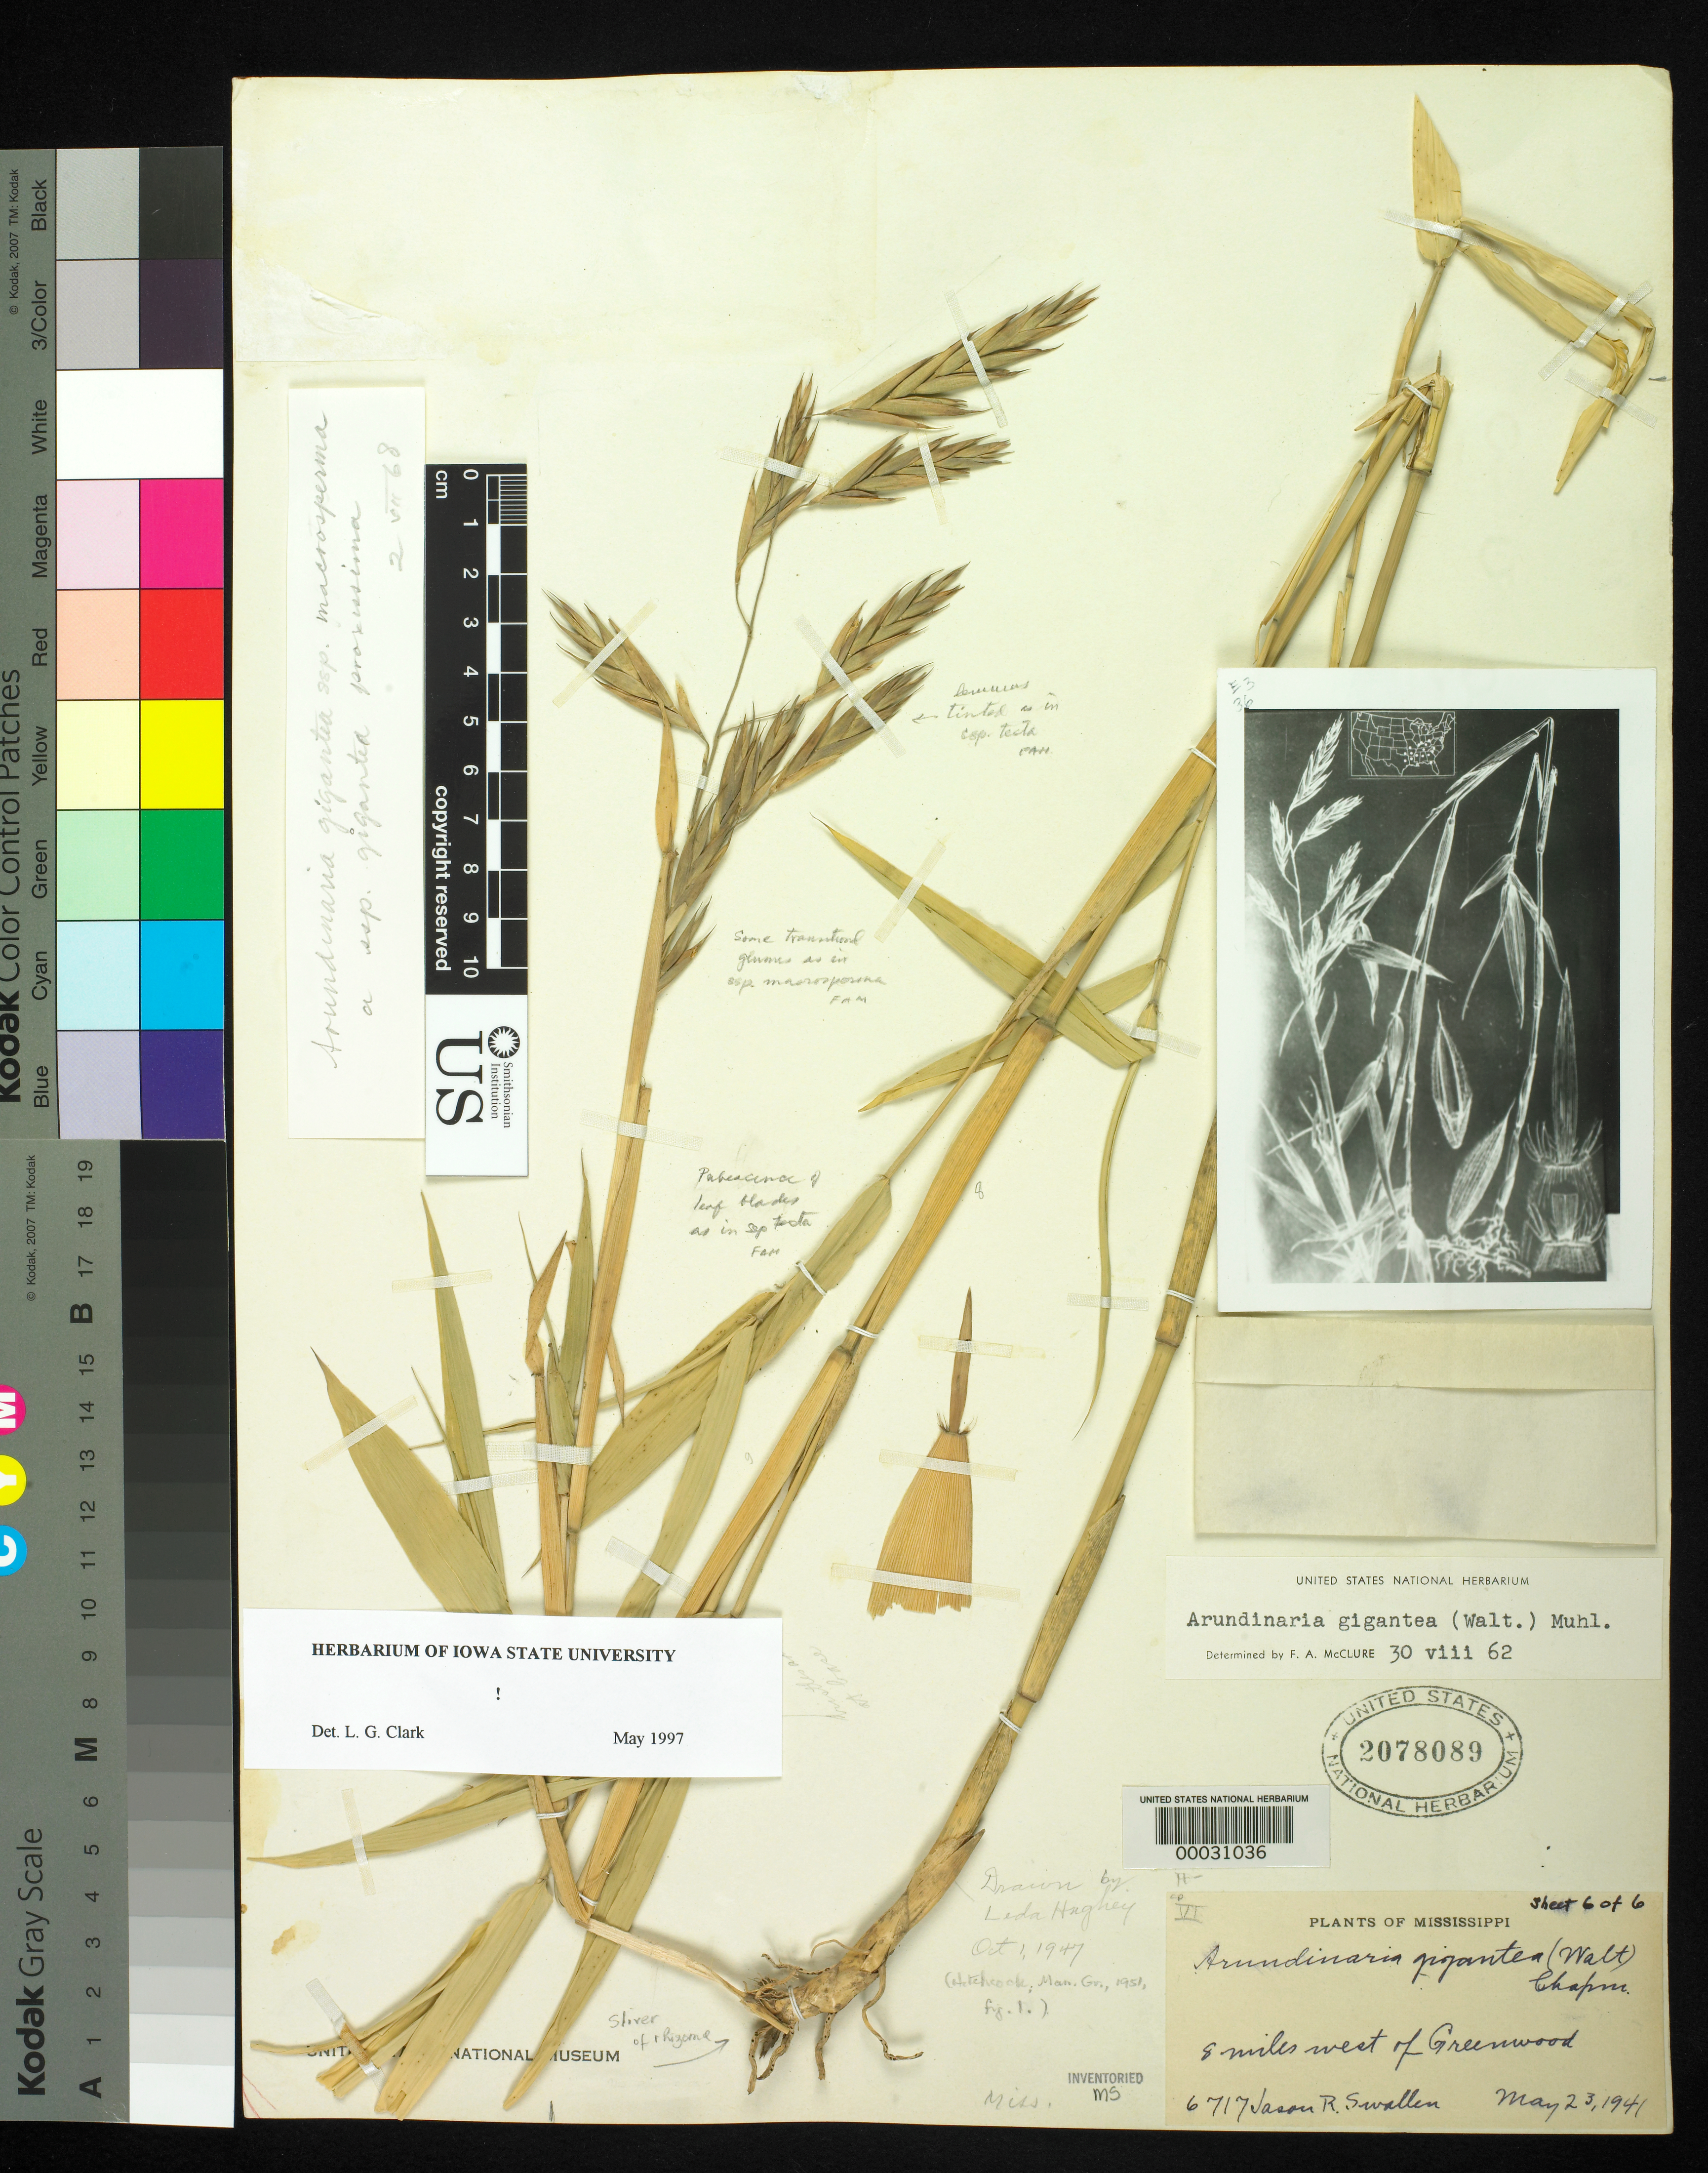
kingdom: Plantae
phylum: Tracheophyta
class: Liliopsida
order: Poales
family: Poaceae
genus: Arundinaria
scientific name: Arundinaria gigantea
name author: (Walter) Muhl.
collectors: J. R. Swallen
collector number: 6717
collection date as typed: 23 May 1941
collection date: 1941-05-23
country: United States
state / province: Mississippi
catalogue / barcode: US 2078089